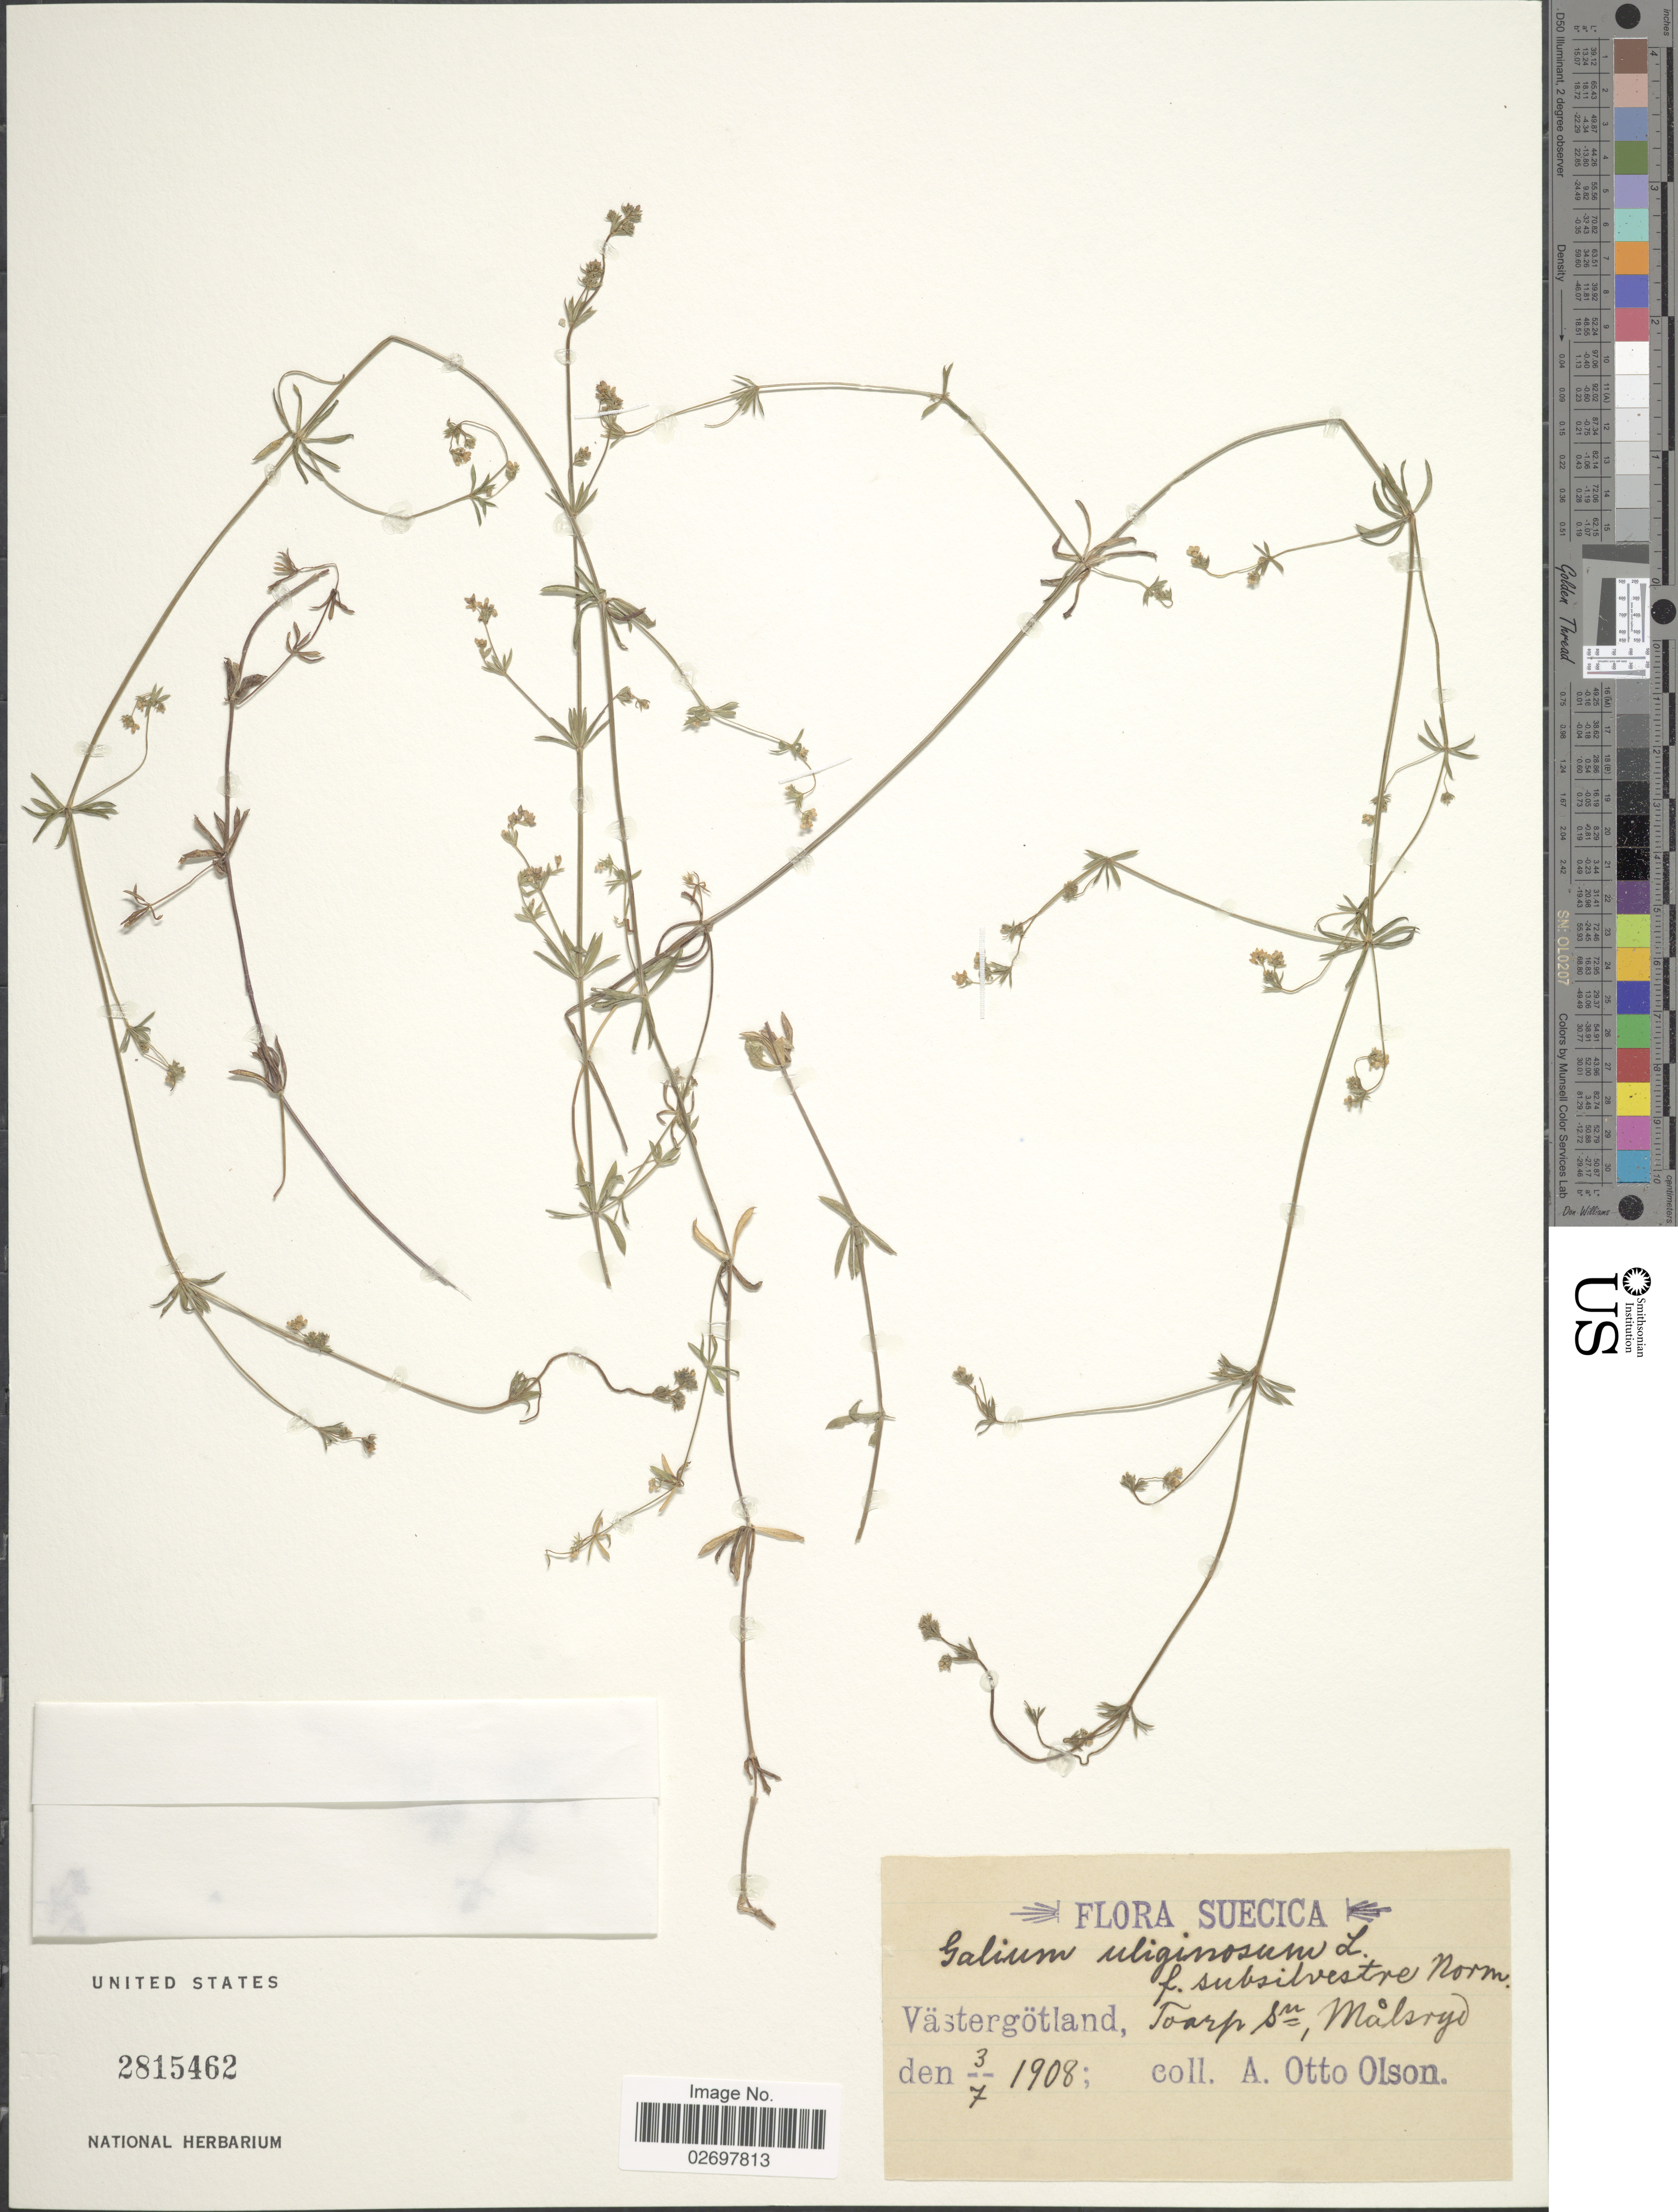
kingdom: Plantae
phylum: Tracheophyta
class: Magnoliopsida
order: Gentianales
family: Rubiaceae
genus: Galium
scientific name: Galium uliginosum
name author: L.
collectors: A. Olson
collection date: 1908-07-03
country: Sweden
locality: Suecica, Vastergotland, Toarp sn Malsryo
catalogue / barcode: US 2815462